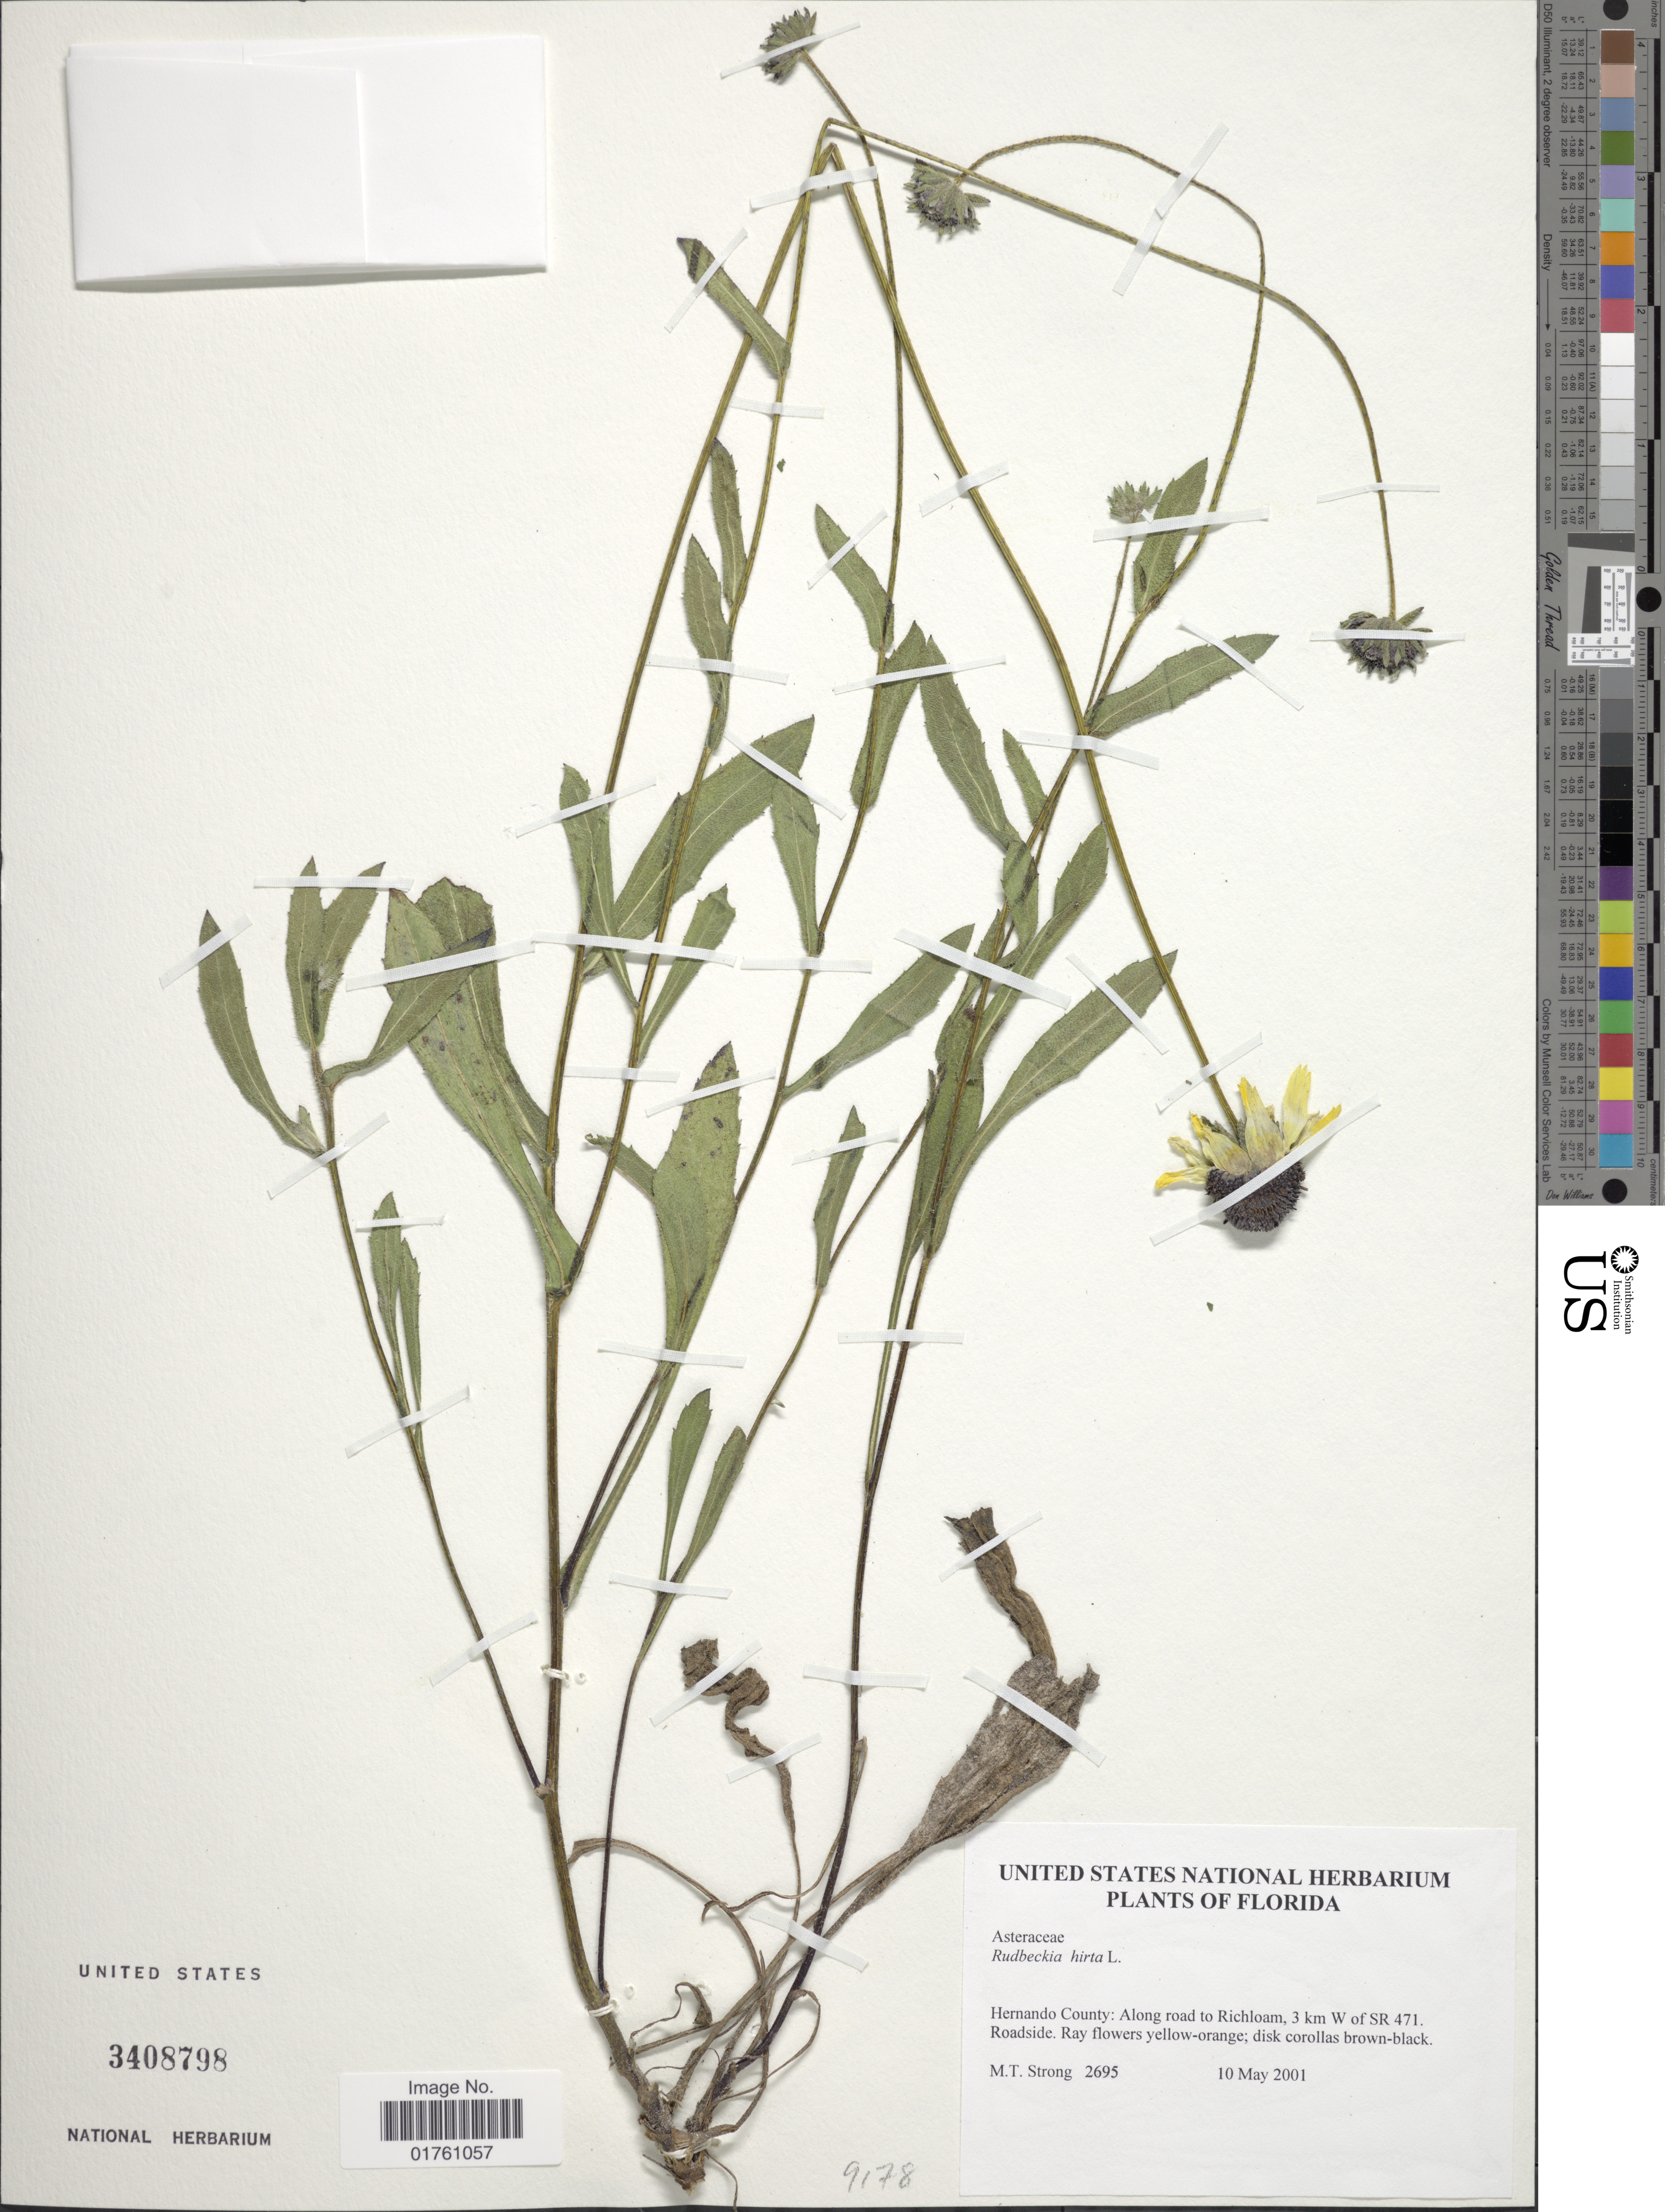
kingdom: Plantae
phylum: Tracheophyta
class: Magnoliopsida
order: Asterales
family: Asteraceae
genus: Rudbeckia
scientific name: Rudbeckia hirta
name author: L.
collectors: M. T. Strong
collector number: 2695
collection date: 2001-05-10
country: United States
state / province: Florida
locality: Hernando County: Along road to Richloam, 3 km W of SR 471. Roadside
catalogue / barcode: US 3408798